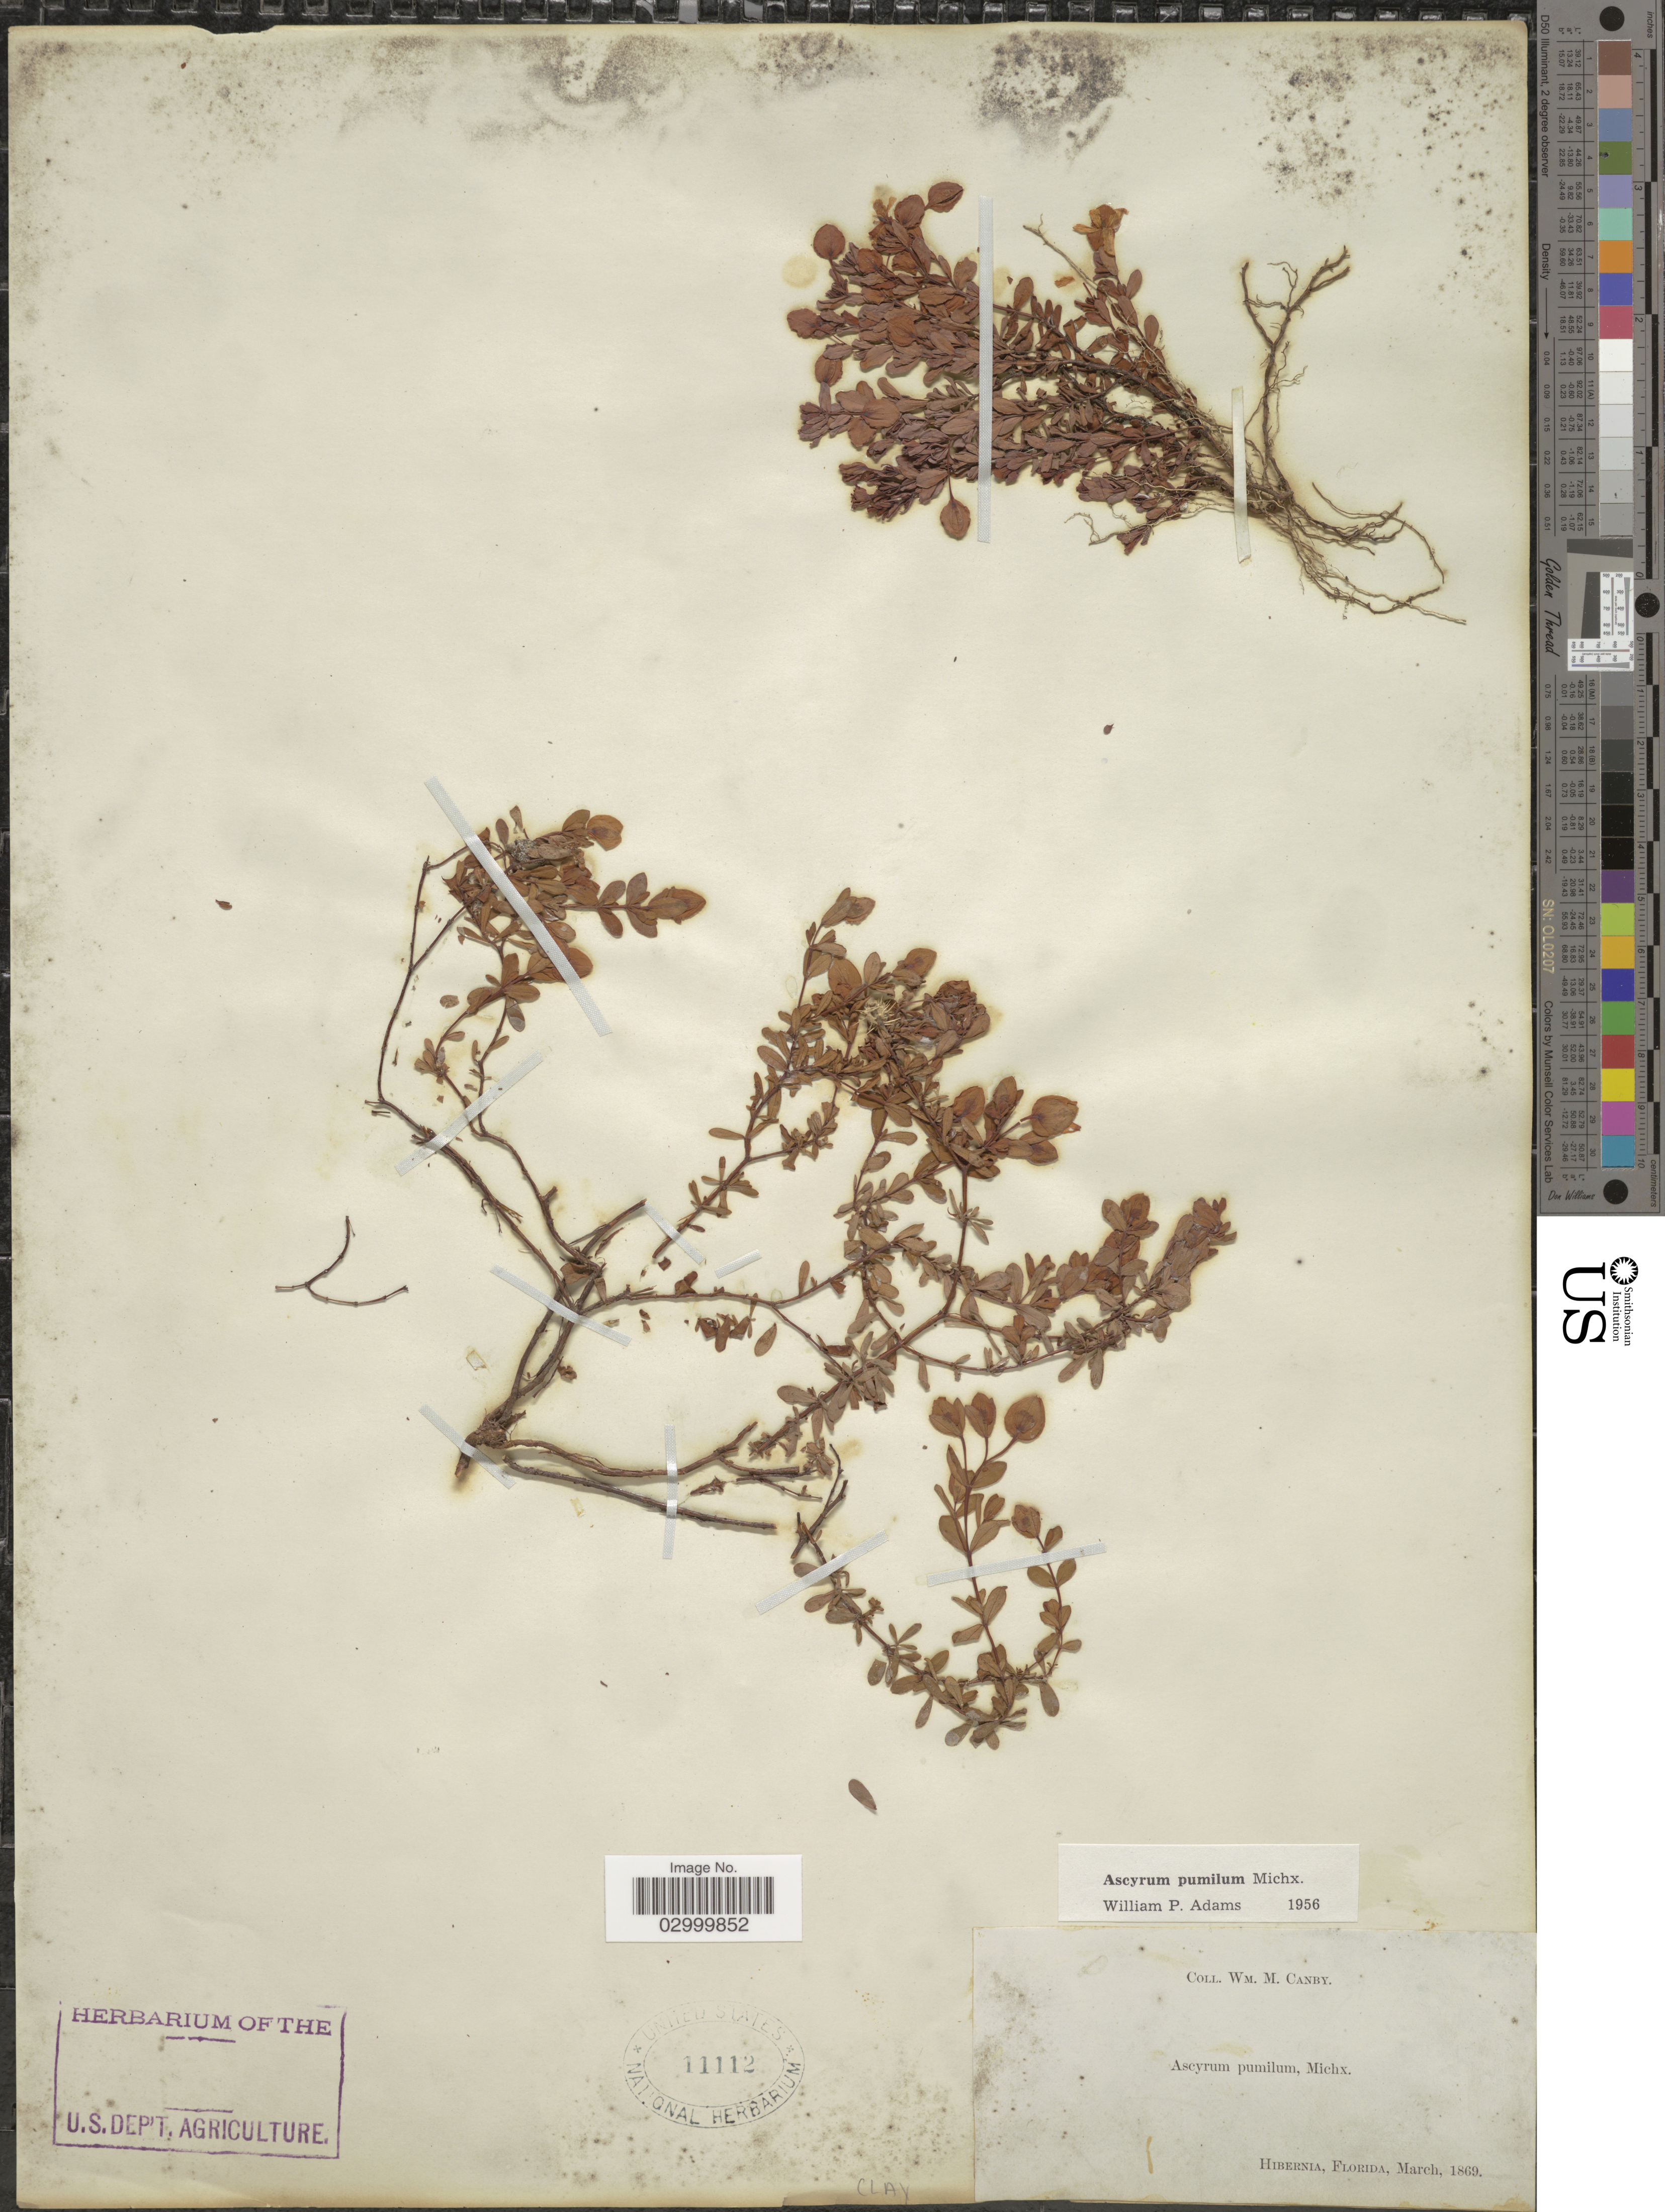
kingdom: Plantae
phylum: Tracheophyta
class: Magnoliopsida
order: Malpighiales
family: Hypericaceae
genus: Hypericum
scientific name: Hypericum suffructicosum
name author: W.P. Adams & N. Robson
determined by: Strong, Mark T., (BOT), Smithsonian Institution - National Museum of Natural History (UNITED STATES)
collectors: W. M. Canby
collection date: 1869-03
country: United States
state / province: Florida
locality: Hibernia, Florida. Clay.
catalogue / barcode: US 11112